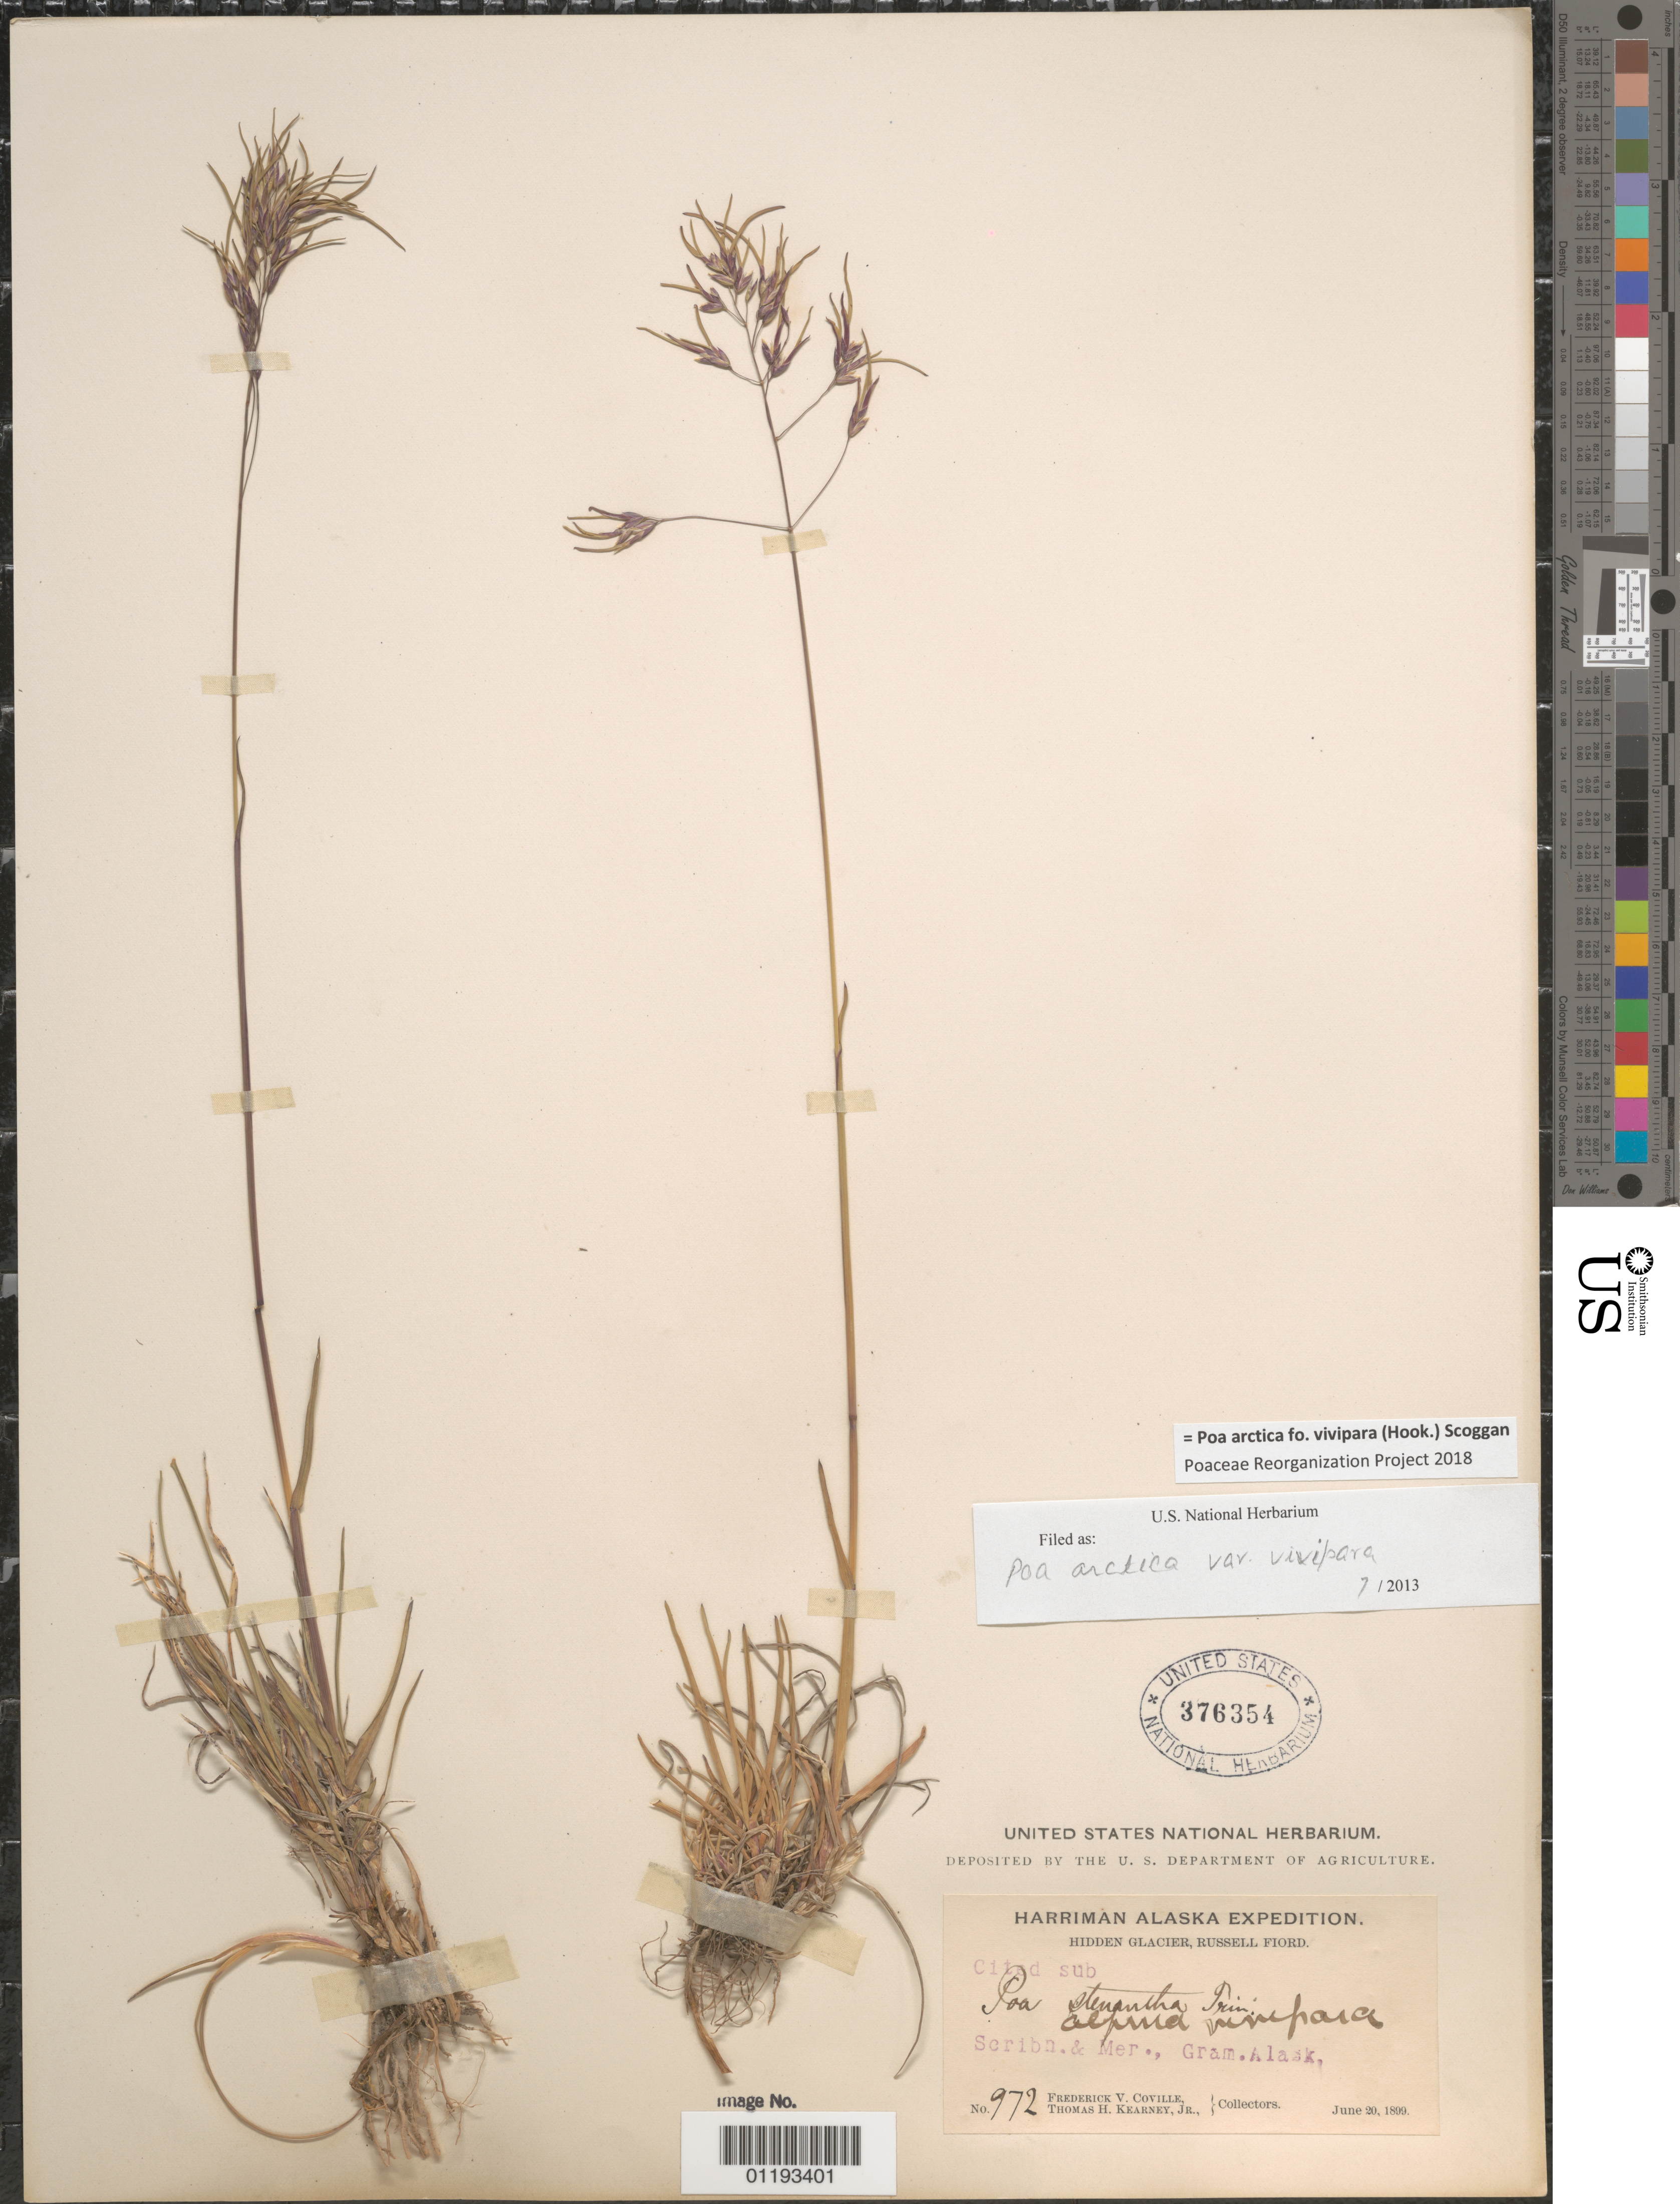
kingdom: Plantae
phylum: Tracheophyta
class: Liliopsida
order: Poales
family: Poaceae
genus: Poa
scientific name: Poa arctica f. vivipara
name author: (Hook.) Scoggan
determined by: Poaceae Reorganization Project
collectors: F. V. Coville & T. H. Kearney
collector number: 972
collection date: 1899-06-20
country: United States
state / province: Alaska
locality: Hidden Glacier, Russell Fiord.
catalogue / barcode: US 376354